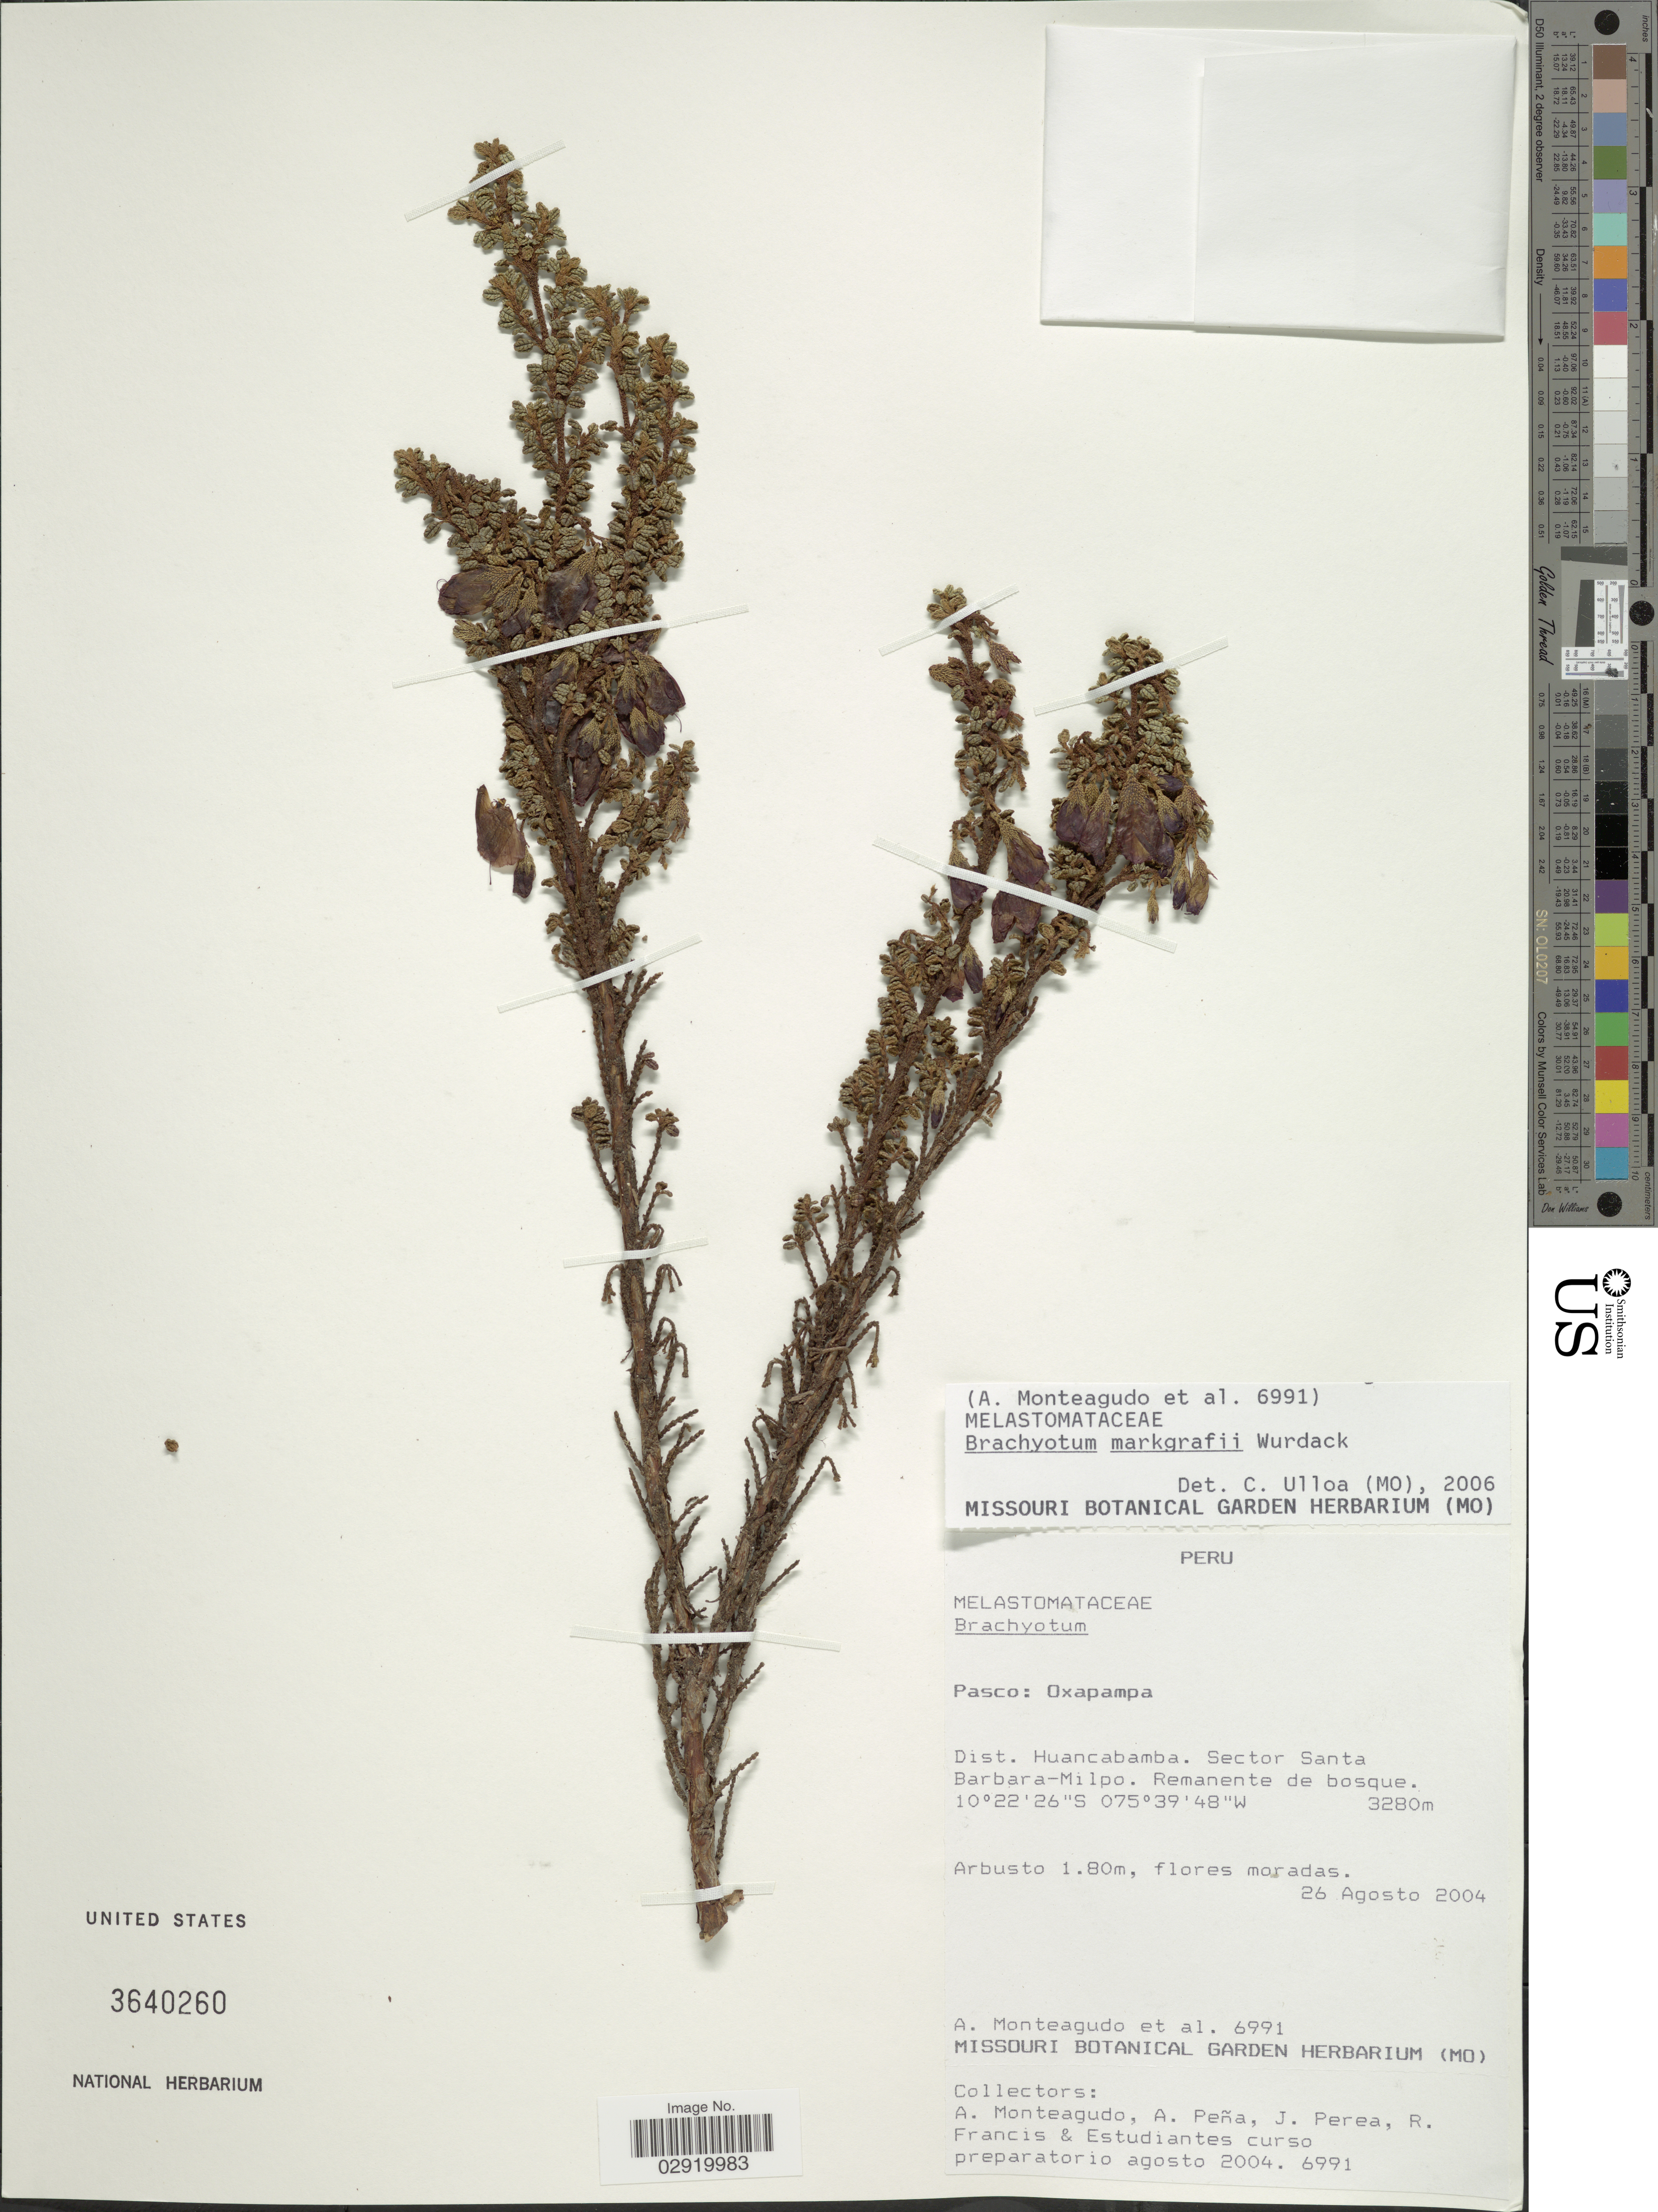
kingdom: Plantae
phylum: Tracheophyta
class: Magnoliopsida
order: Myrtales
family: Melastomataceae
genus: Brachyotum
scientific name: Brachyotum markgrafii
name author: Wurdack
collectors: A. Monteagudo, A. Peña, J. Perea, R. Francis & Estudiantes curso preparatorio agosto 2004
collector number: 6991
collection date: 2004-08-26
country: Peru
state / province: Pasco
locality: Oxapampa. Dist. Huancabamba. Sector Santa Barbara-Milpo.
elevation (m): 3280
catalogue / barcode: US 3640260